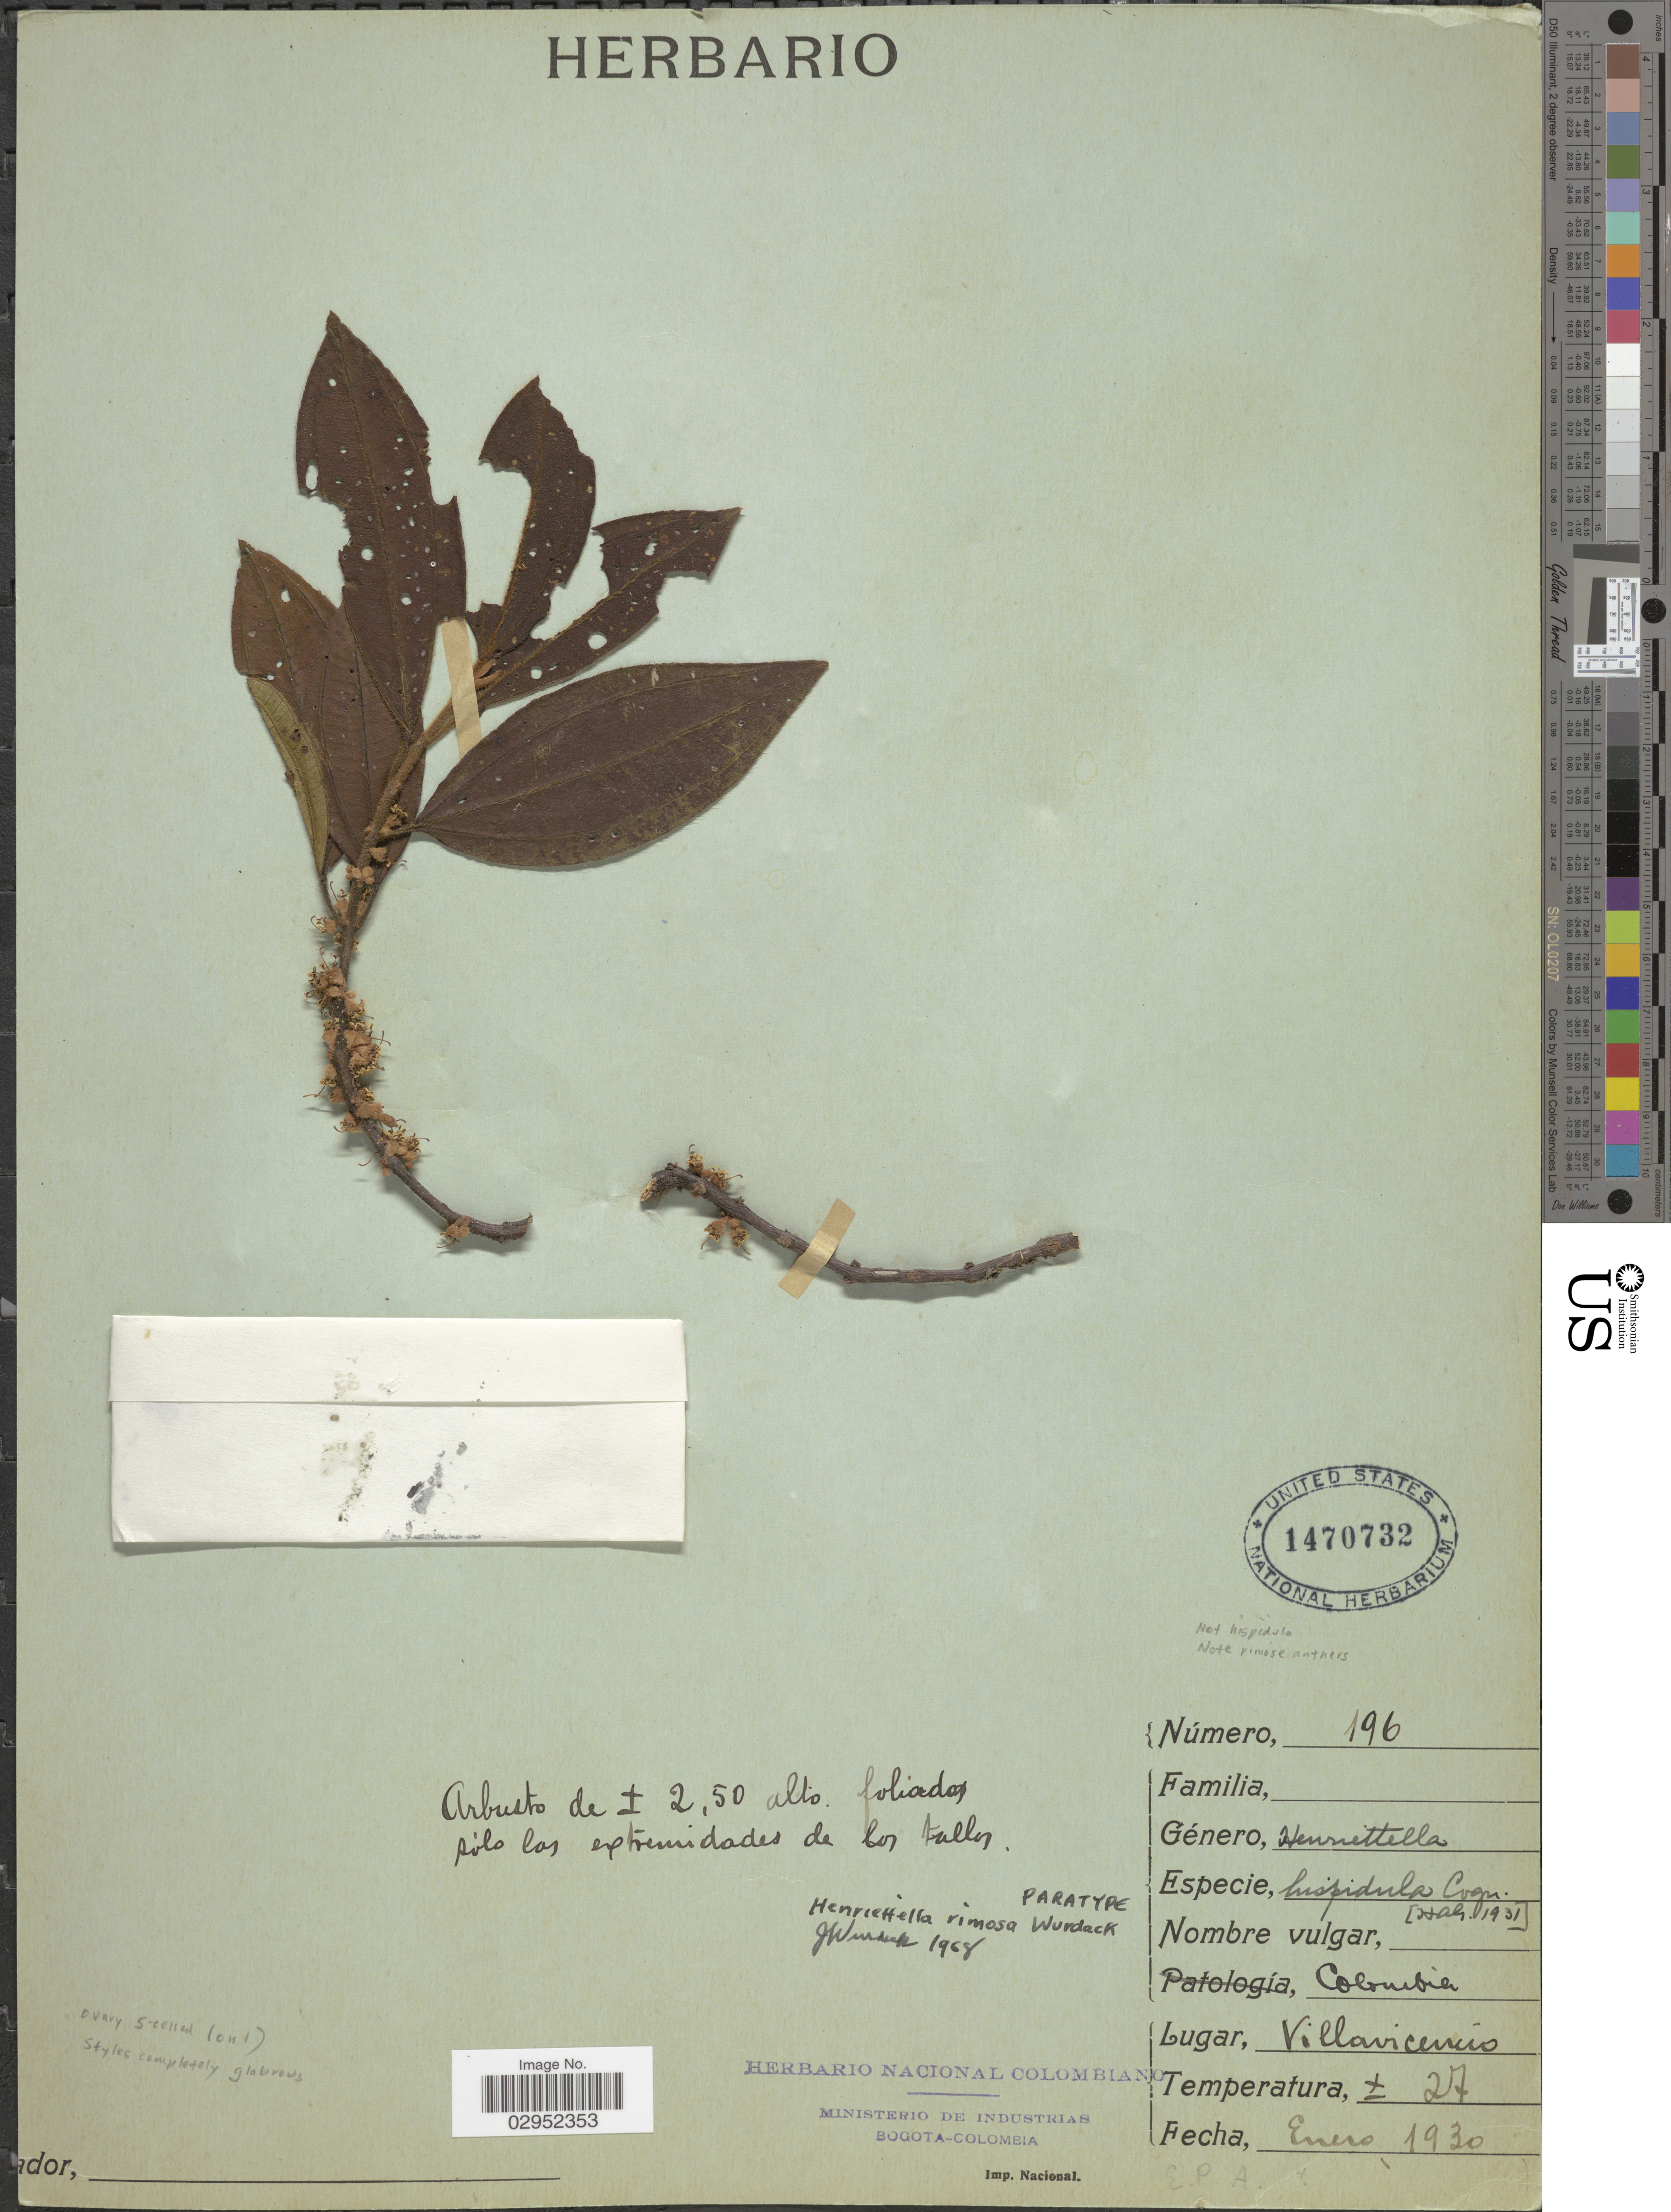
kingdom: Plantae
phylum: Tracheophyta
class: Magnoliopsida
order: Myrtales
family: Melastomataceae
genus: Henriettea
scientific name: Henriettea rimosa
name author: (Wurdack) Penneys et al.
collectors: E. Pérez Arbeláez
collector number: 196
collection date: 1930-01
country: Colombia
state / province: Meta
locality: Villavicencio.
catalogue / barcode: US 1470732